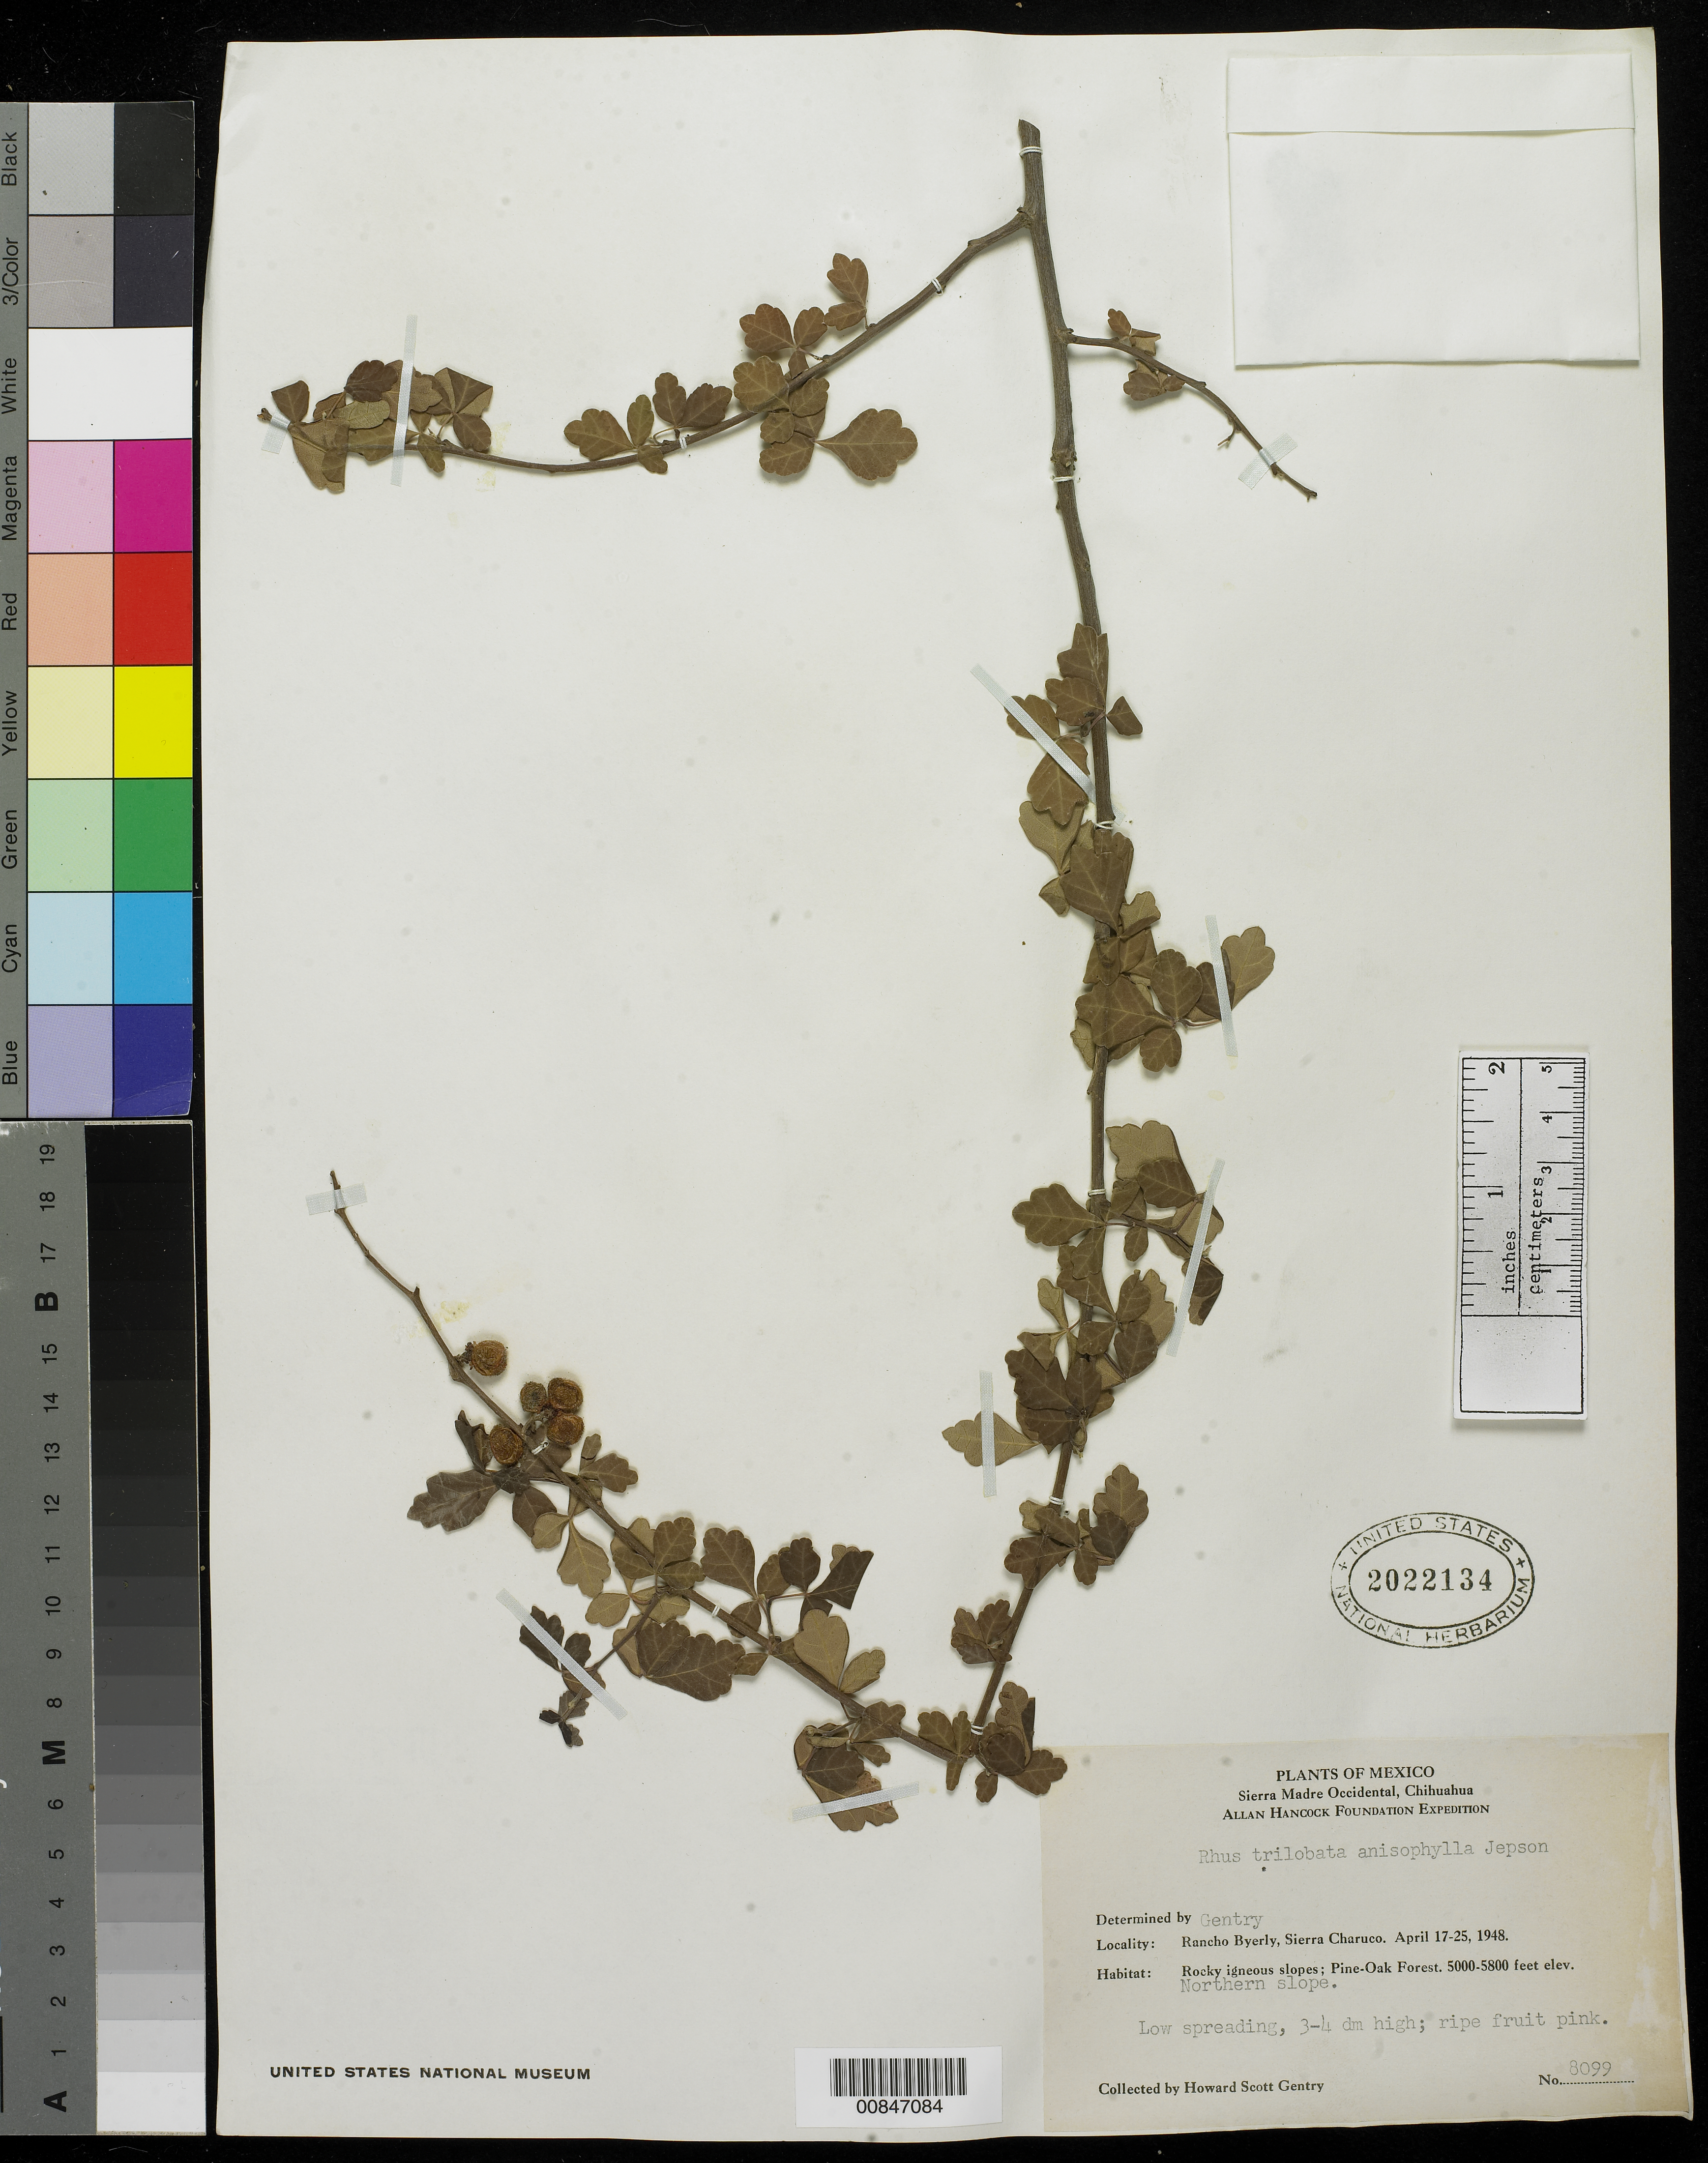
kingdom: Plantae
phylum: Tracheophyta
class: Magnoliopsida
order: Sapindales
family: Anacardiaceae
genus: Rhus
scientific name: Rhus trilobata var. anisophylla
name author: (Greene) Jeps.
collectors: H. S. Gentry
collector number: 8099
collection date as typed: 17 Apr 1948 to 25 Apr 1948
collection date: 1948-04-17/1948-04-25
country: Mexico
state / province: Chihuahua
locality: Rancho Byerly, Sierra Charuco. Northern slope.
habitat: Rocky igneous slopes; Pine-Oak Forest.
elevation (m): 1524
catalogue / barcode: US 2022134